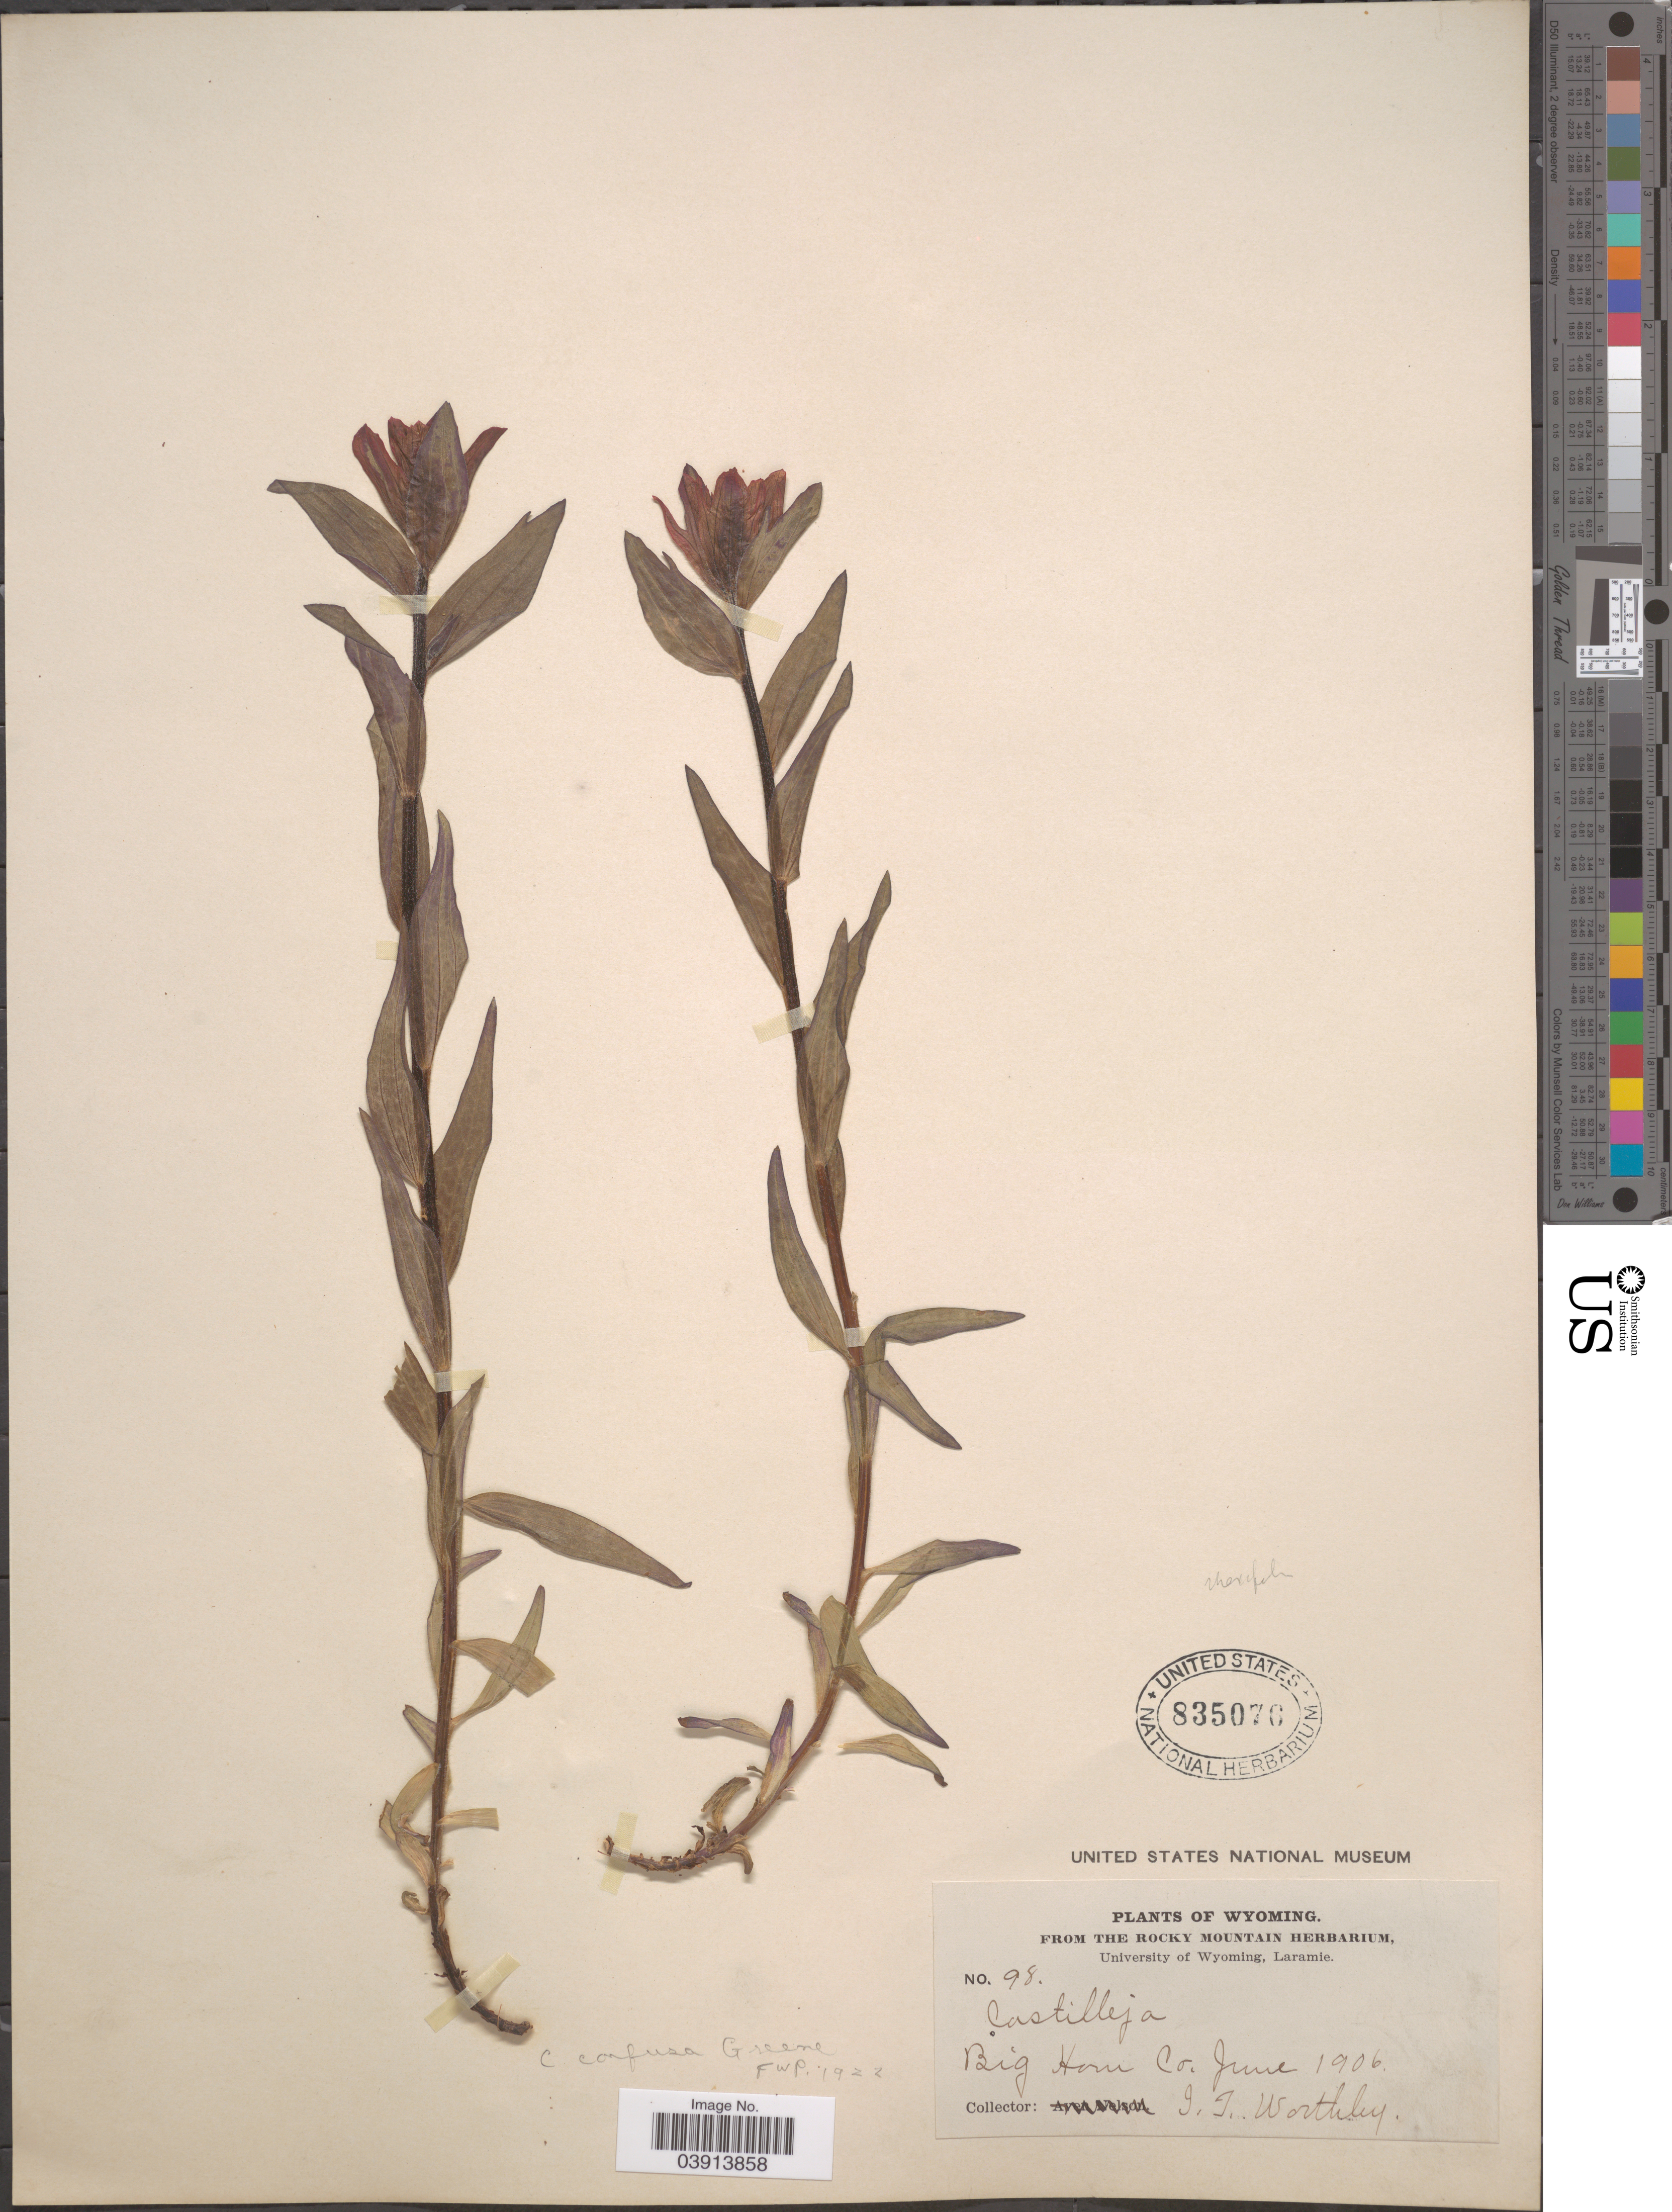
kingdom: Plantae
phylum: Tracheophyta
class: Magnoliopsida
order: Lamiales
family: Orobanchaceae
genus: Castilleja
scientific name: Castilleja rhexiifolia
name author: Rydb.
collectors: I. Worthley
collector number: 98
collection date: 1906-06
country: United States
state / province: Wyoming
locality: Big Horn Co.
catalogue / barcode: US 835076